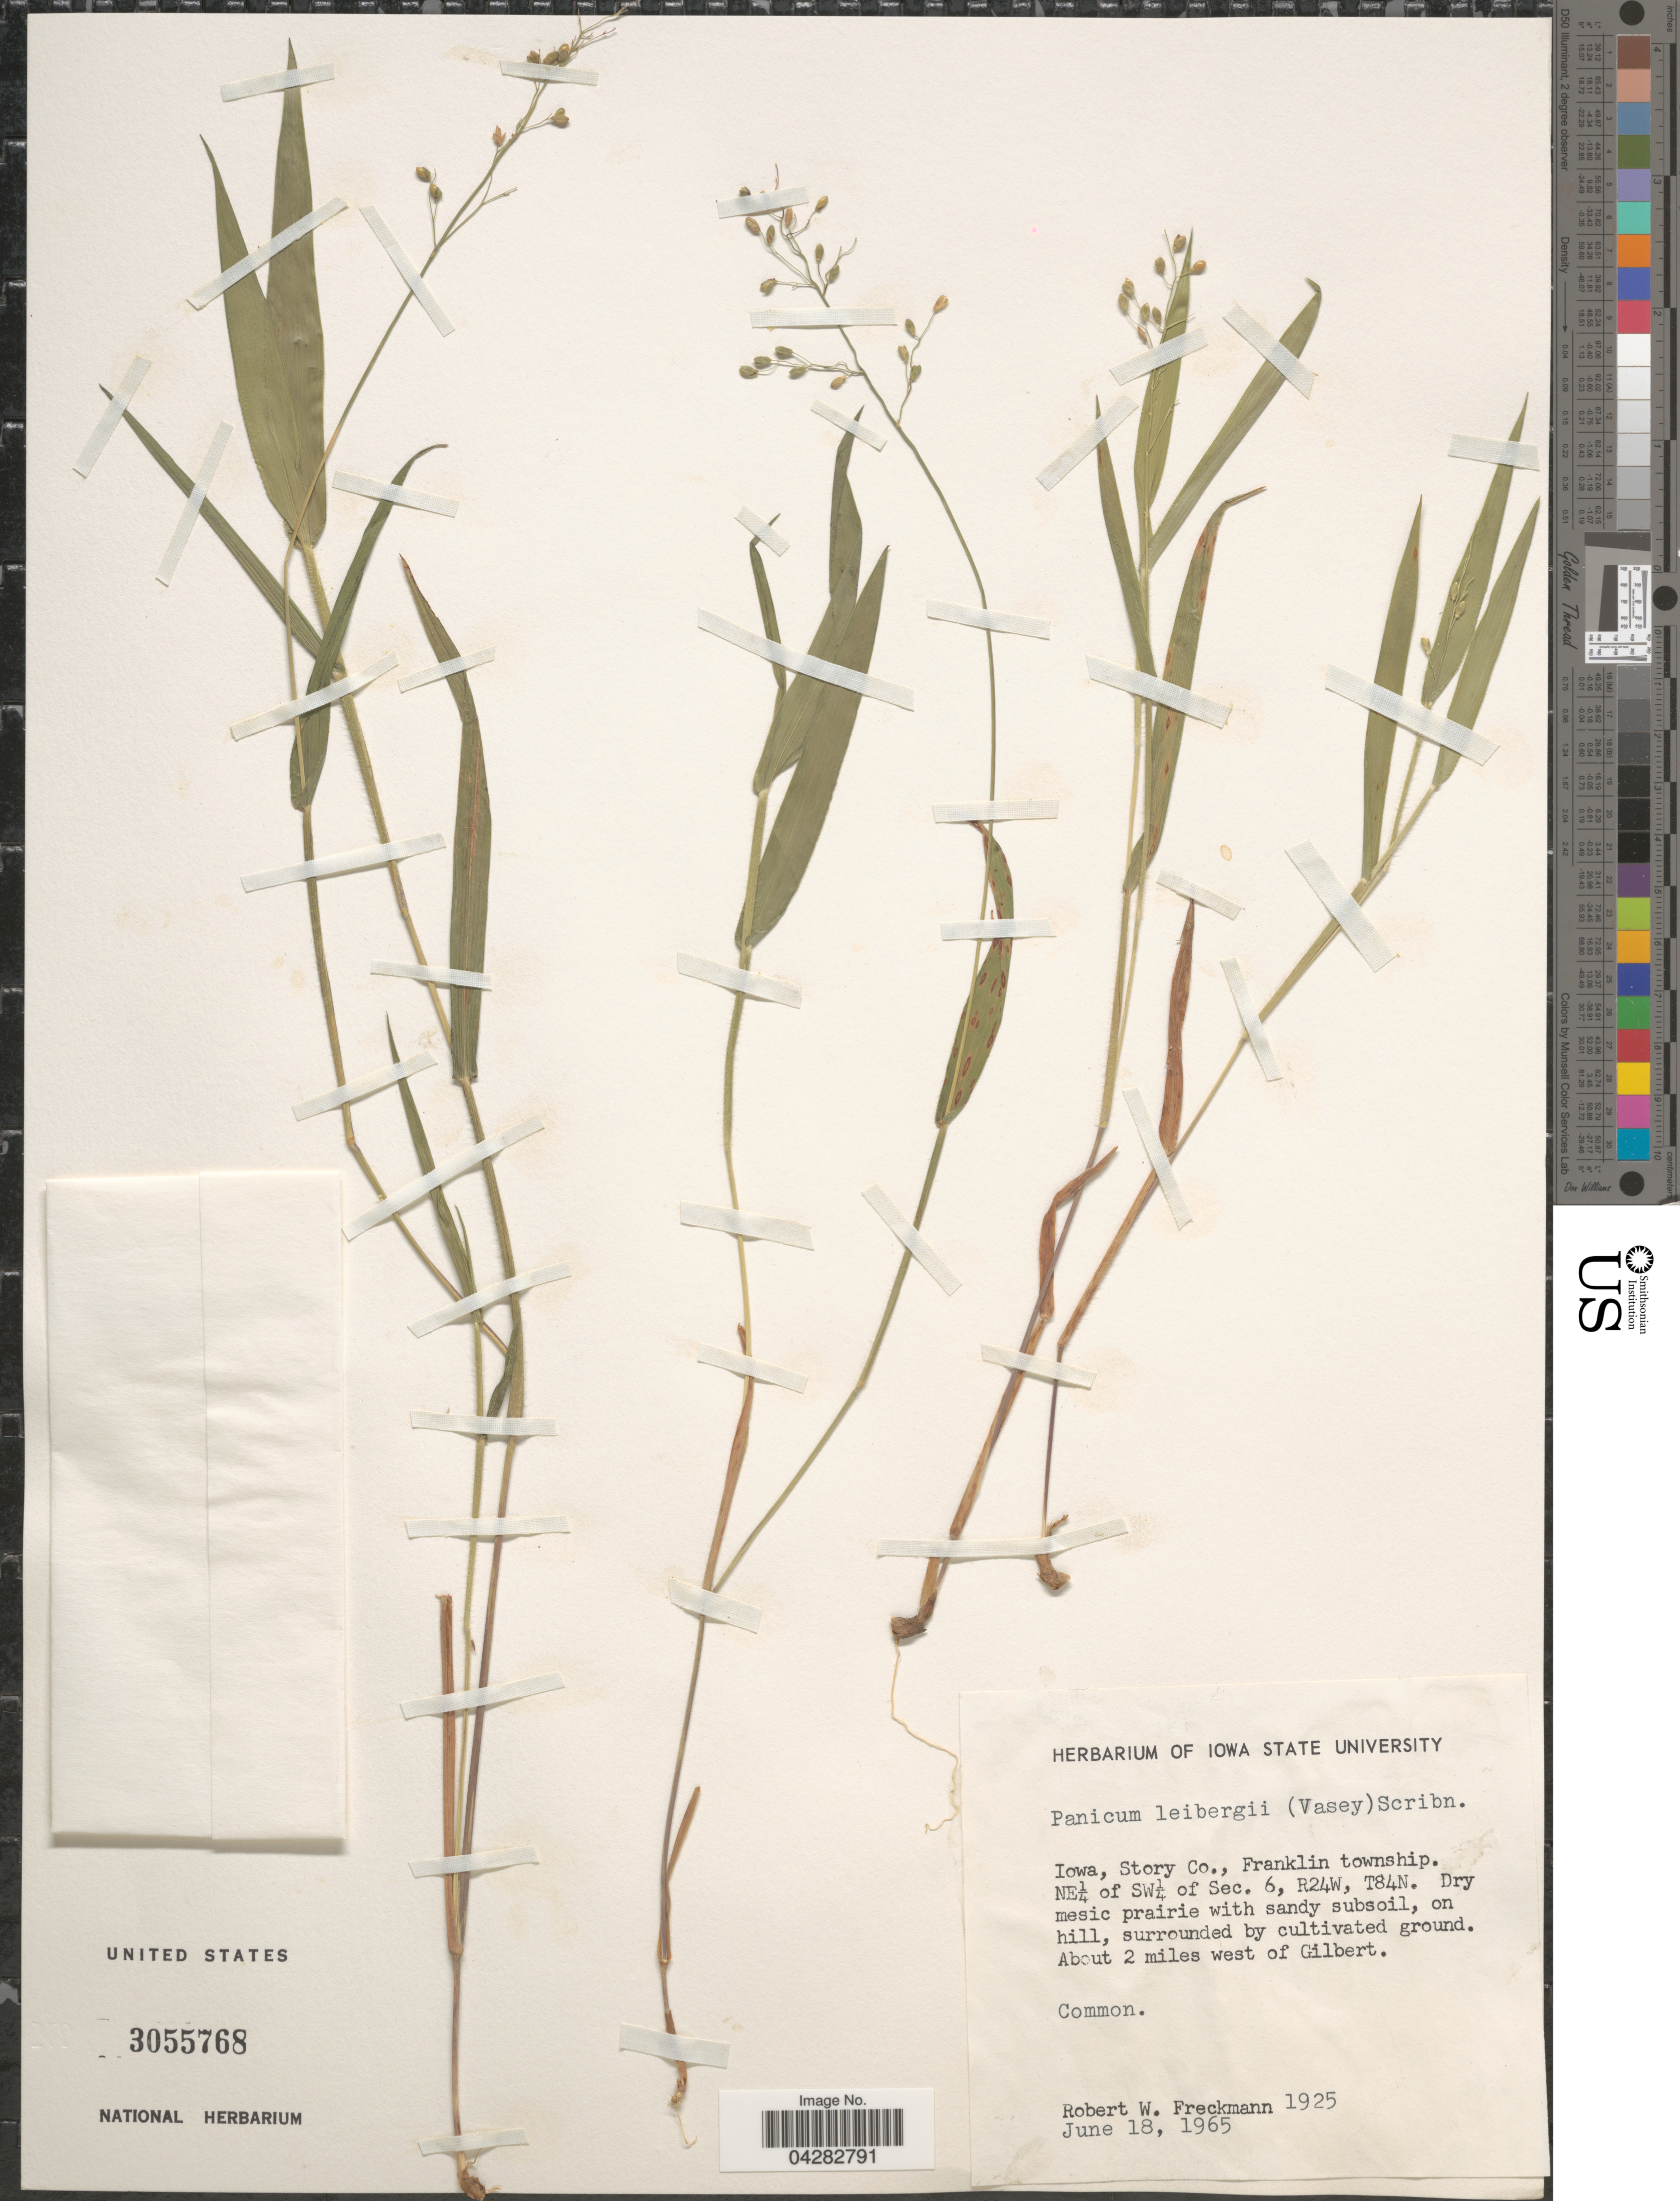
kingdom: Plantae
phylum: Tracheophyta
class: Liliopsida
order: Poales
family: Poaceae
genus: Dichanthelium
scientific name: Dichanthelium leibergii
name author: (Vasey) Gould & C.A. Clark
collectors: R. Freckmann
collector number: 1925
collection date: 1965-06-18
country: United States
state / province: Iowa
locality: Story Co., Franklin township. NE¼ of SW¼ of Sec. 6, R24W, T84N. About 2 miles west of Gilbert.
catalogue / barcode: US 3055768